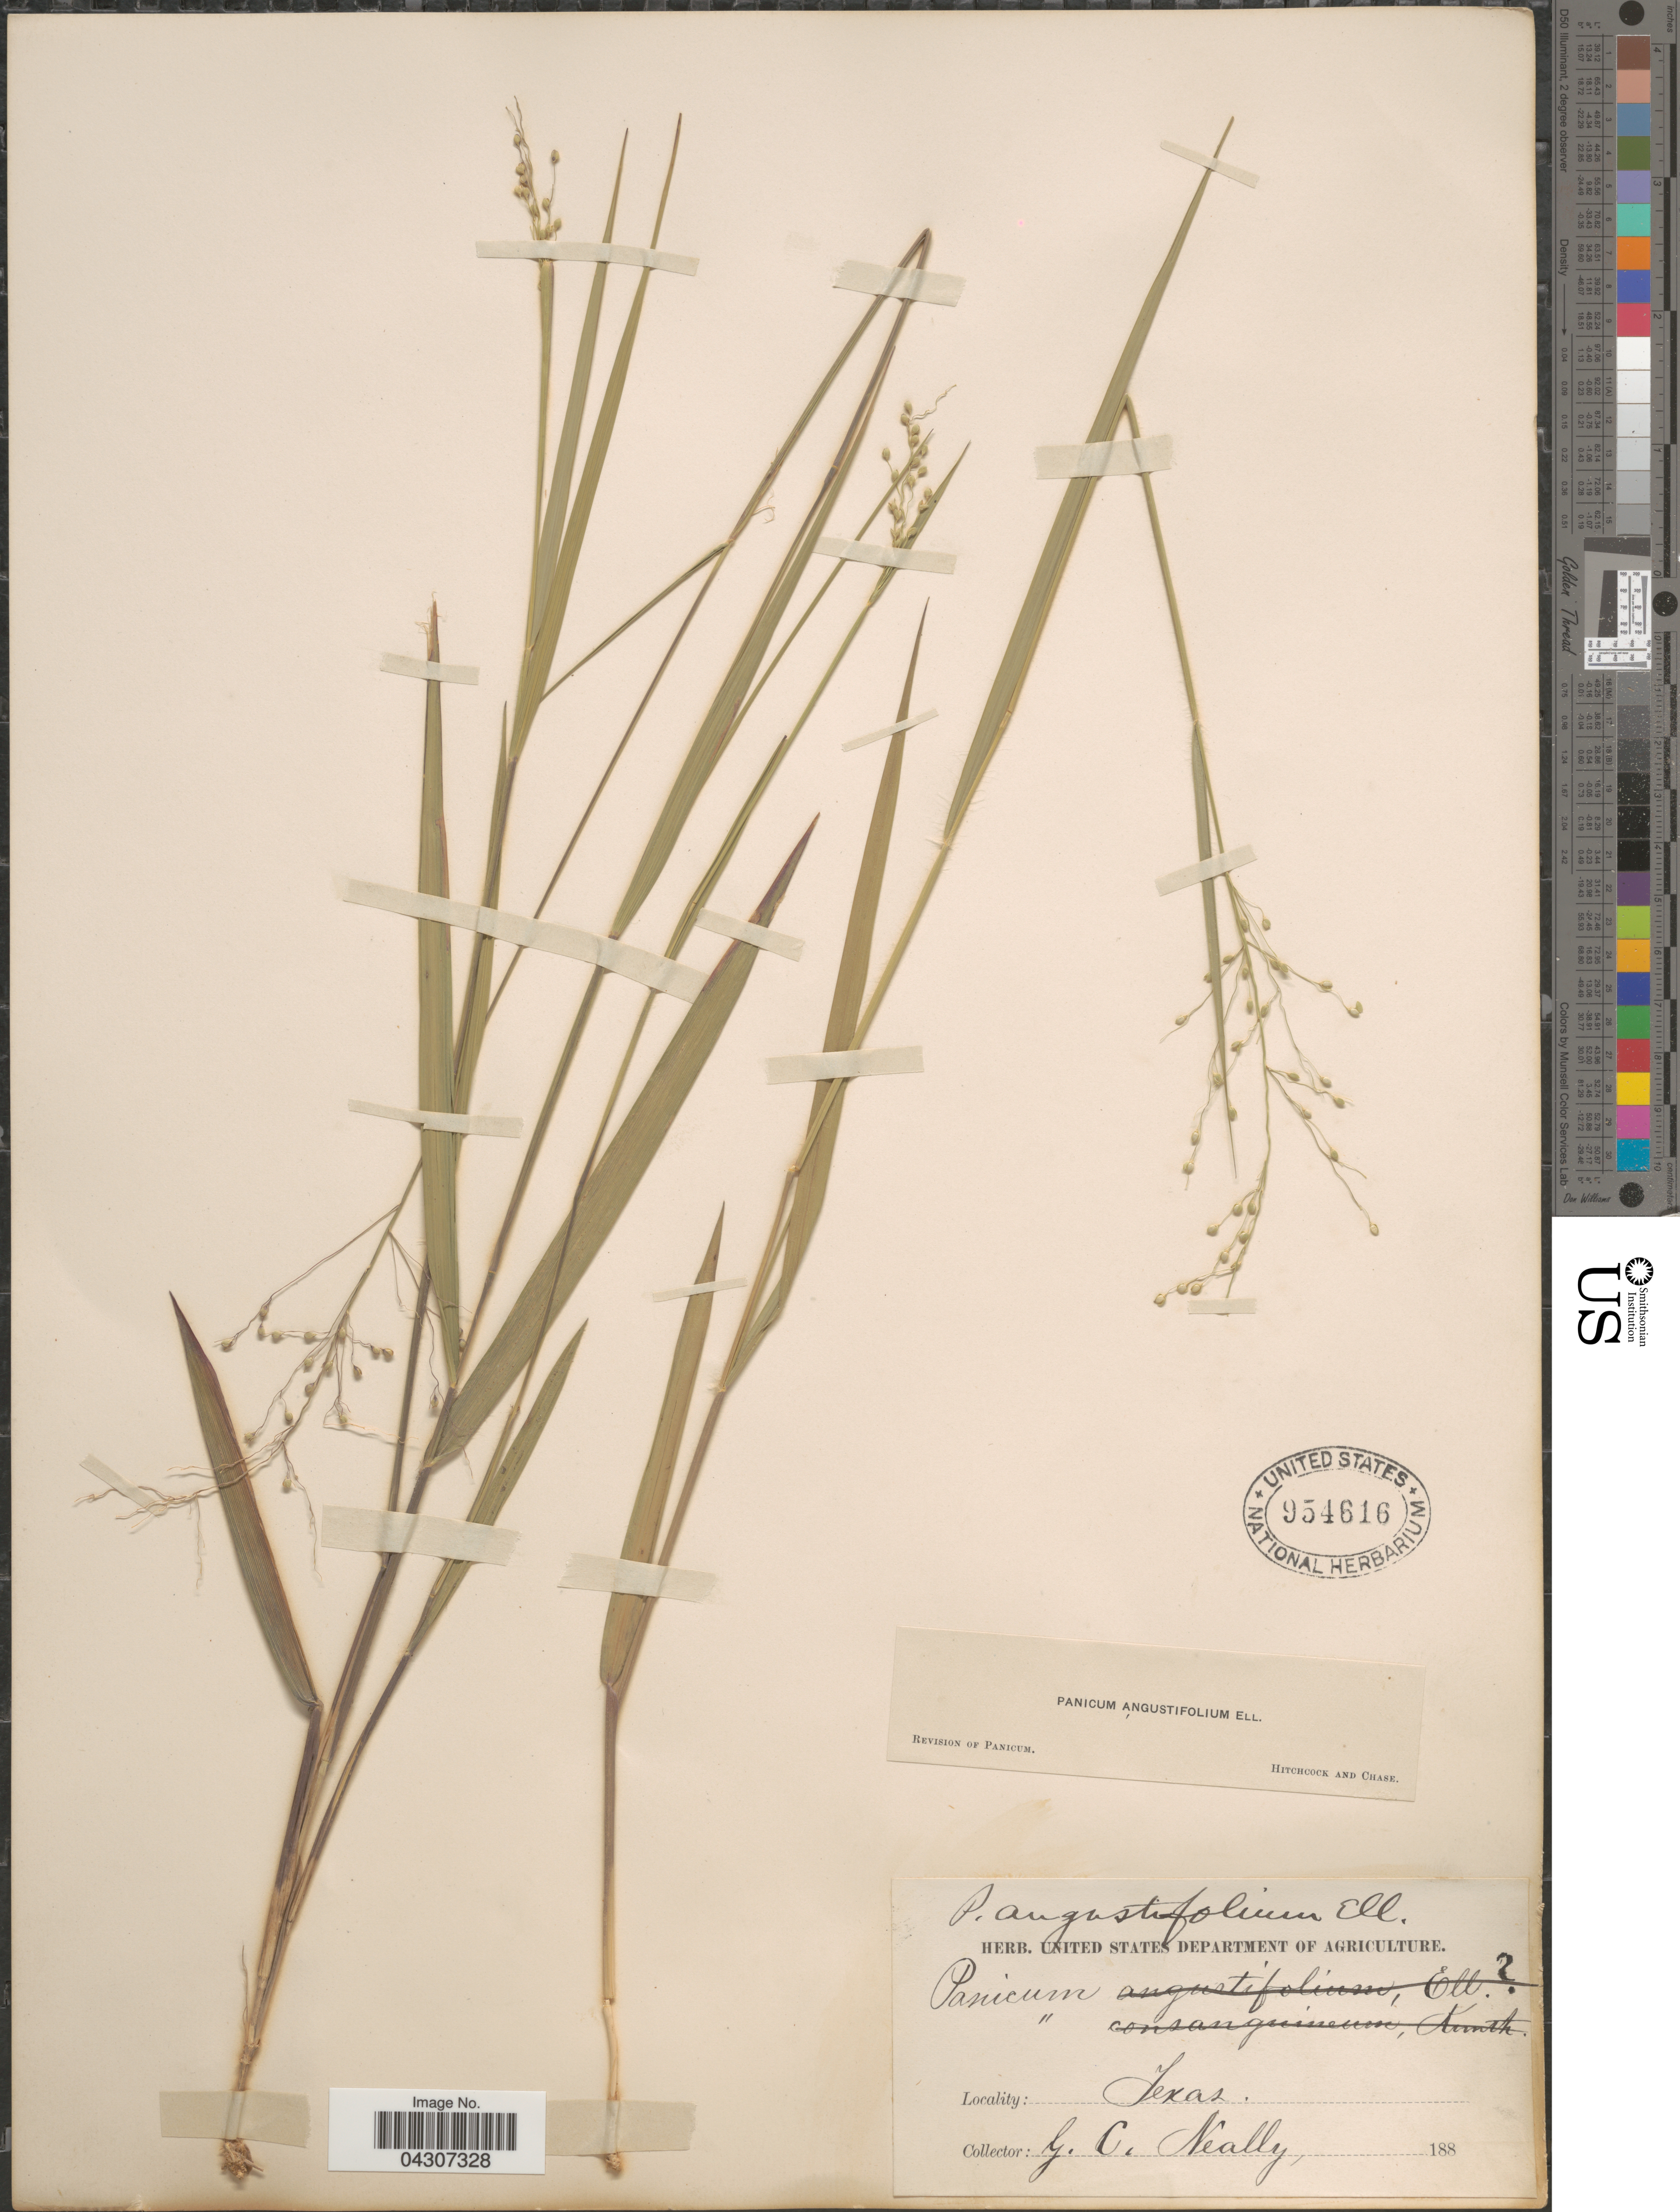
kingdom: Plantae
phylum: Tracheophyta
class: Liliopsida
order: Poales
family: Poaceae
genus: Dichanthelium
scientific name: Dichanthelium aciculare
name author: (Desv. ex Poir.) Gould & C.A. Clark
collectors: G. C. Nealley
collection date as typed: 188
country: United States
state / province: Texas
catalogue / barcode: US 954616